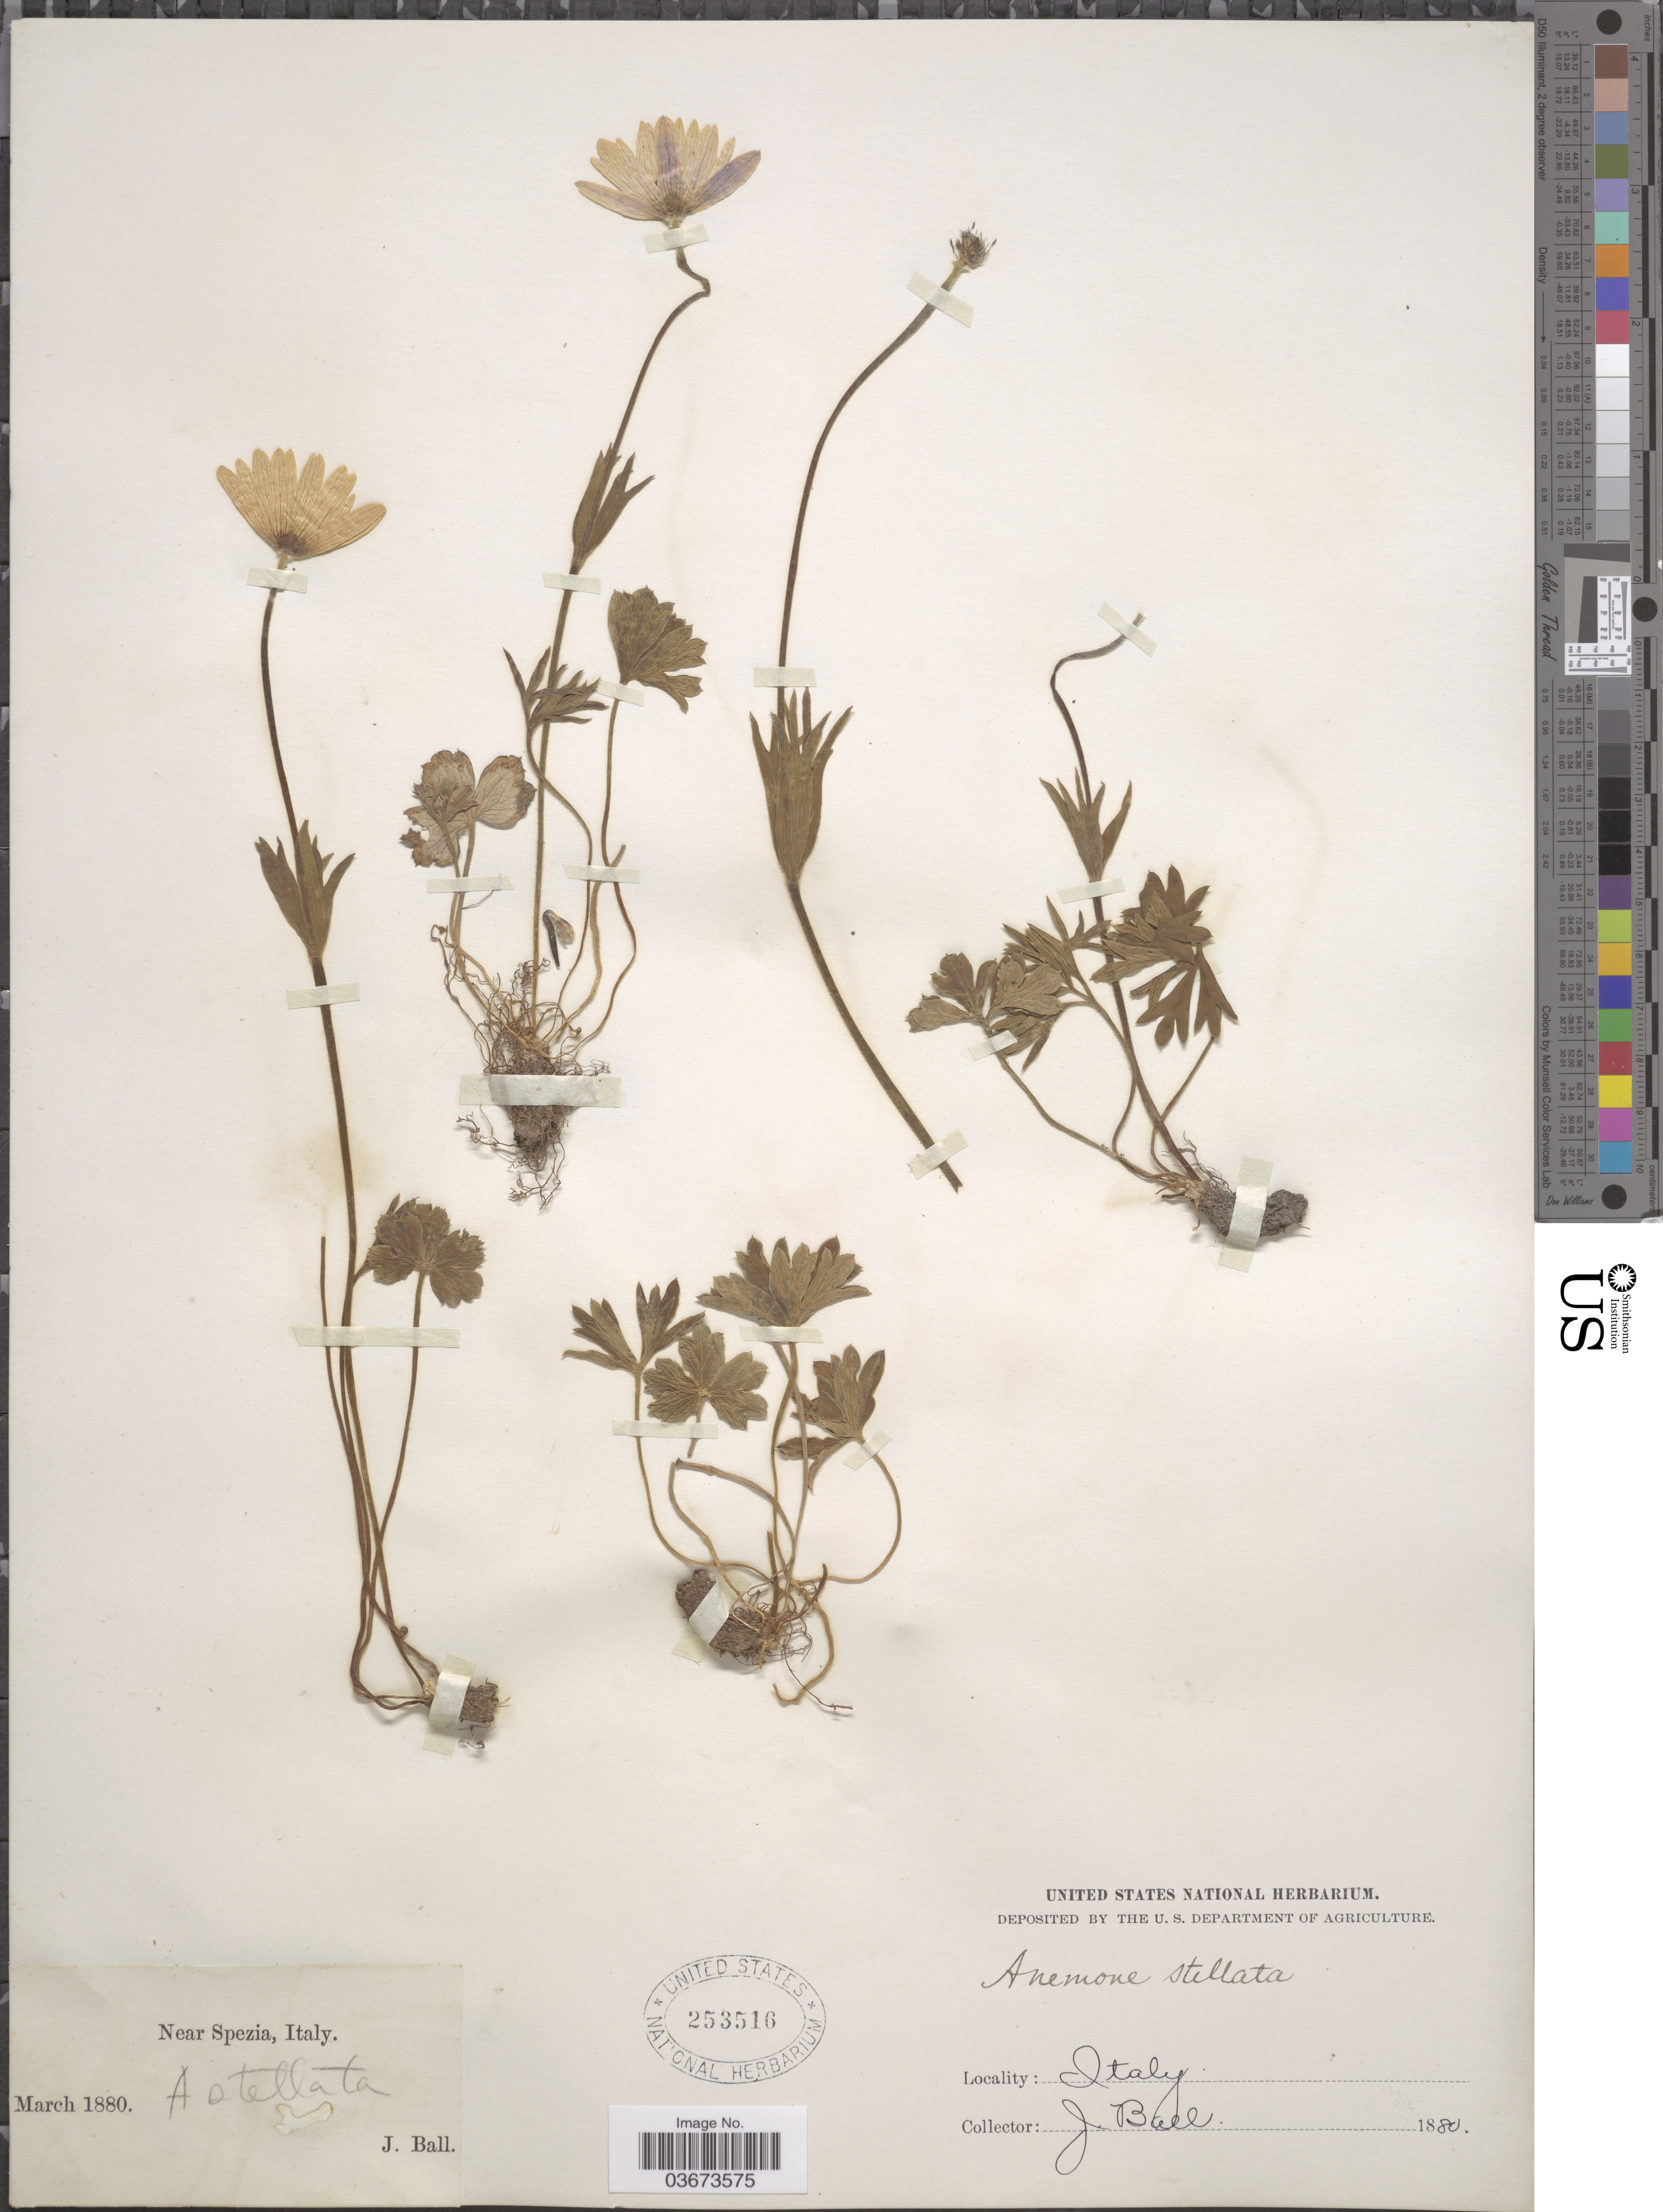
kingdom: Plantae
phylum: Tracheophyta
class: Magnoliopsida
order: Ranunculales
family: Ranunculaceae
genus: Anemone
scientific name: Anemone stellata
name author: Lam.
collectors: J. Ball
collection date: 1880-03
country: Italy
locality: Near Spezia, Italy. Astellata.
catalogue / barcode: US 253516